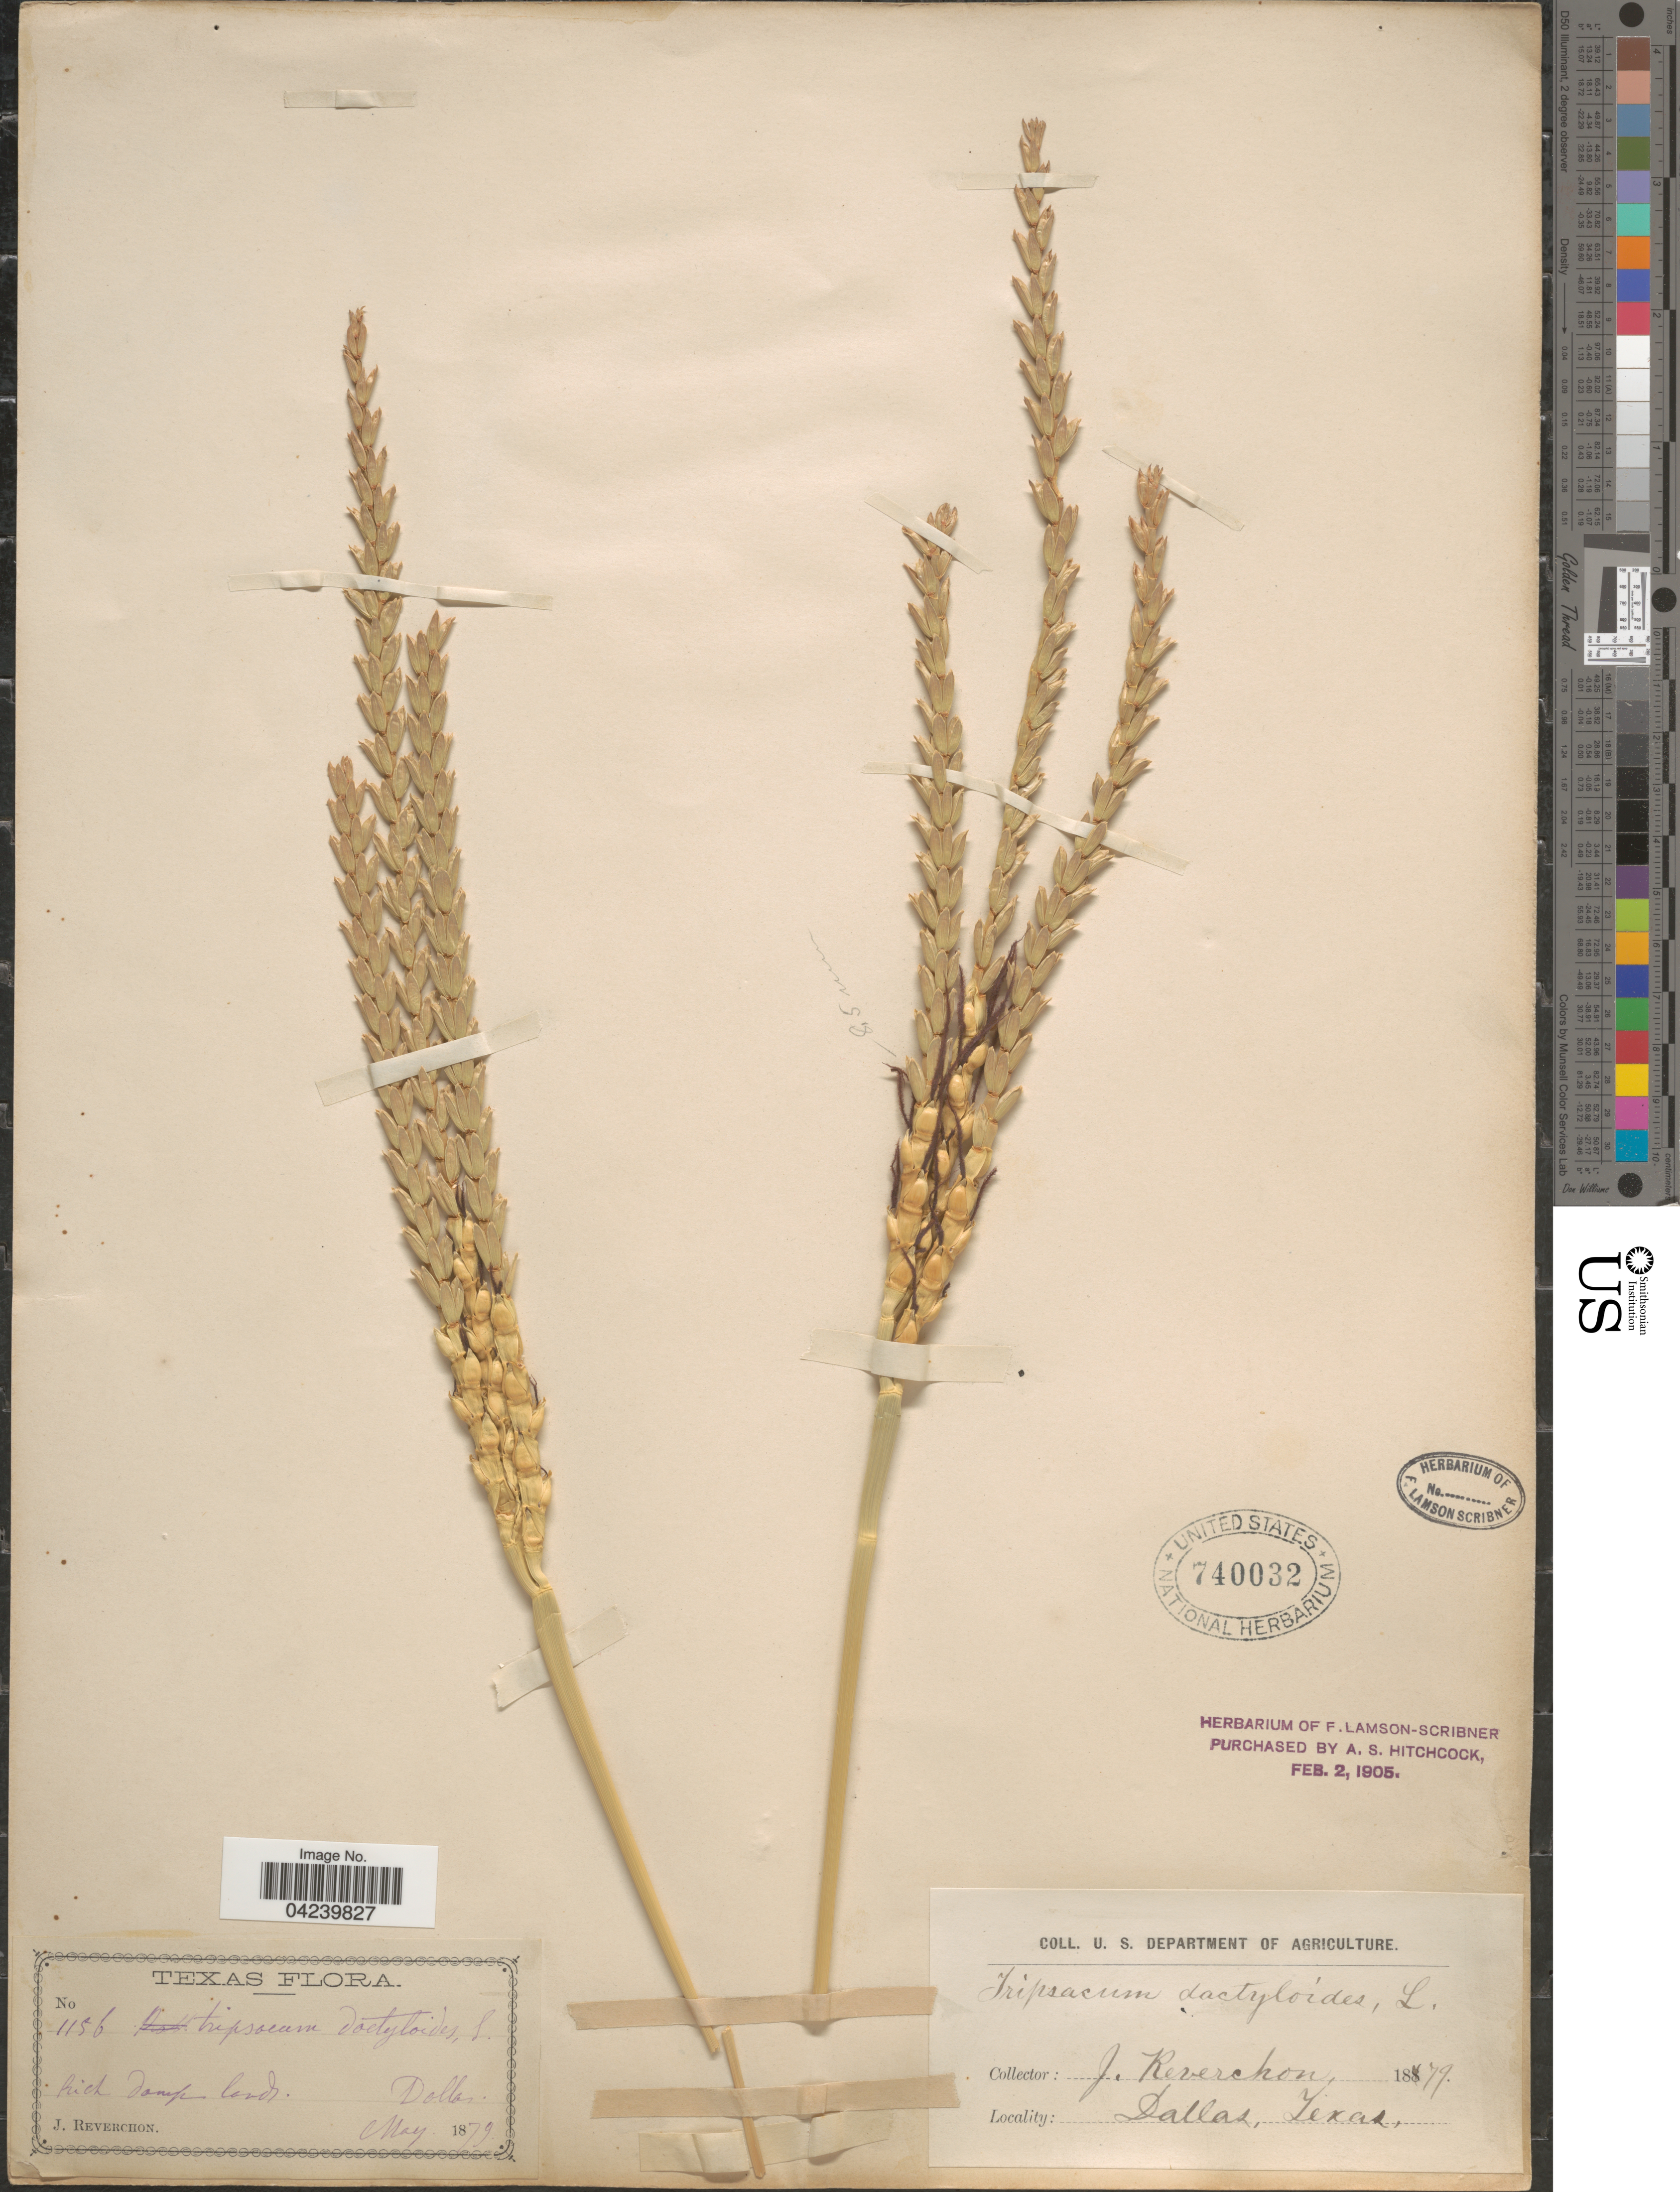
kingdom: Plantae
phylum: Tracheophyta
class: Liliopsida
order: Poales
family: Poaceae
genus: Tripsacum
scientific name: Tripsacum dactyloides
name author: (L.) L.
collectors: J. Reverchon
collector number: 1156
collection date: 1879-05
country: United States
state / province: Texas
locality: Dallas.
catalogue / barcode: US 740032